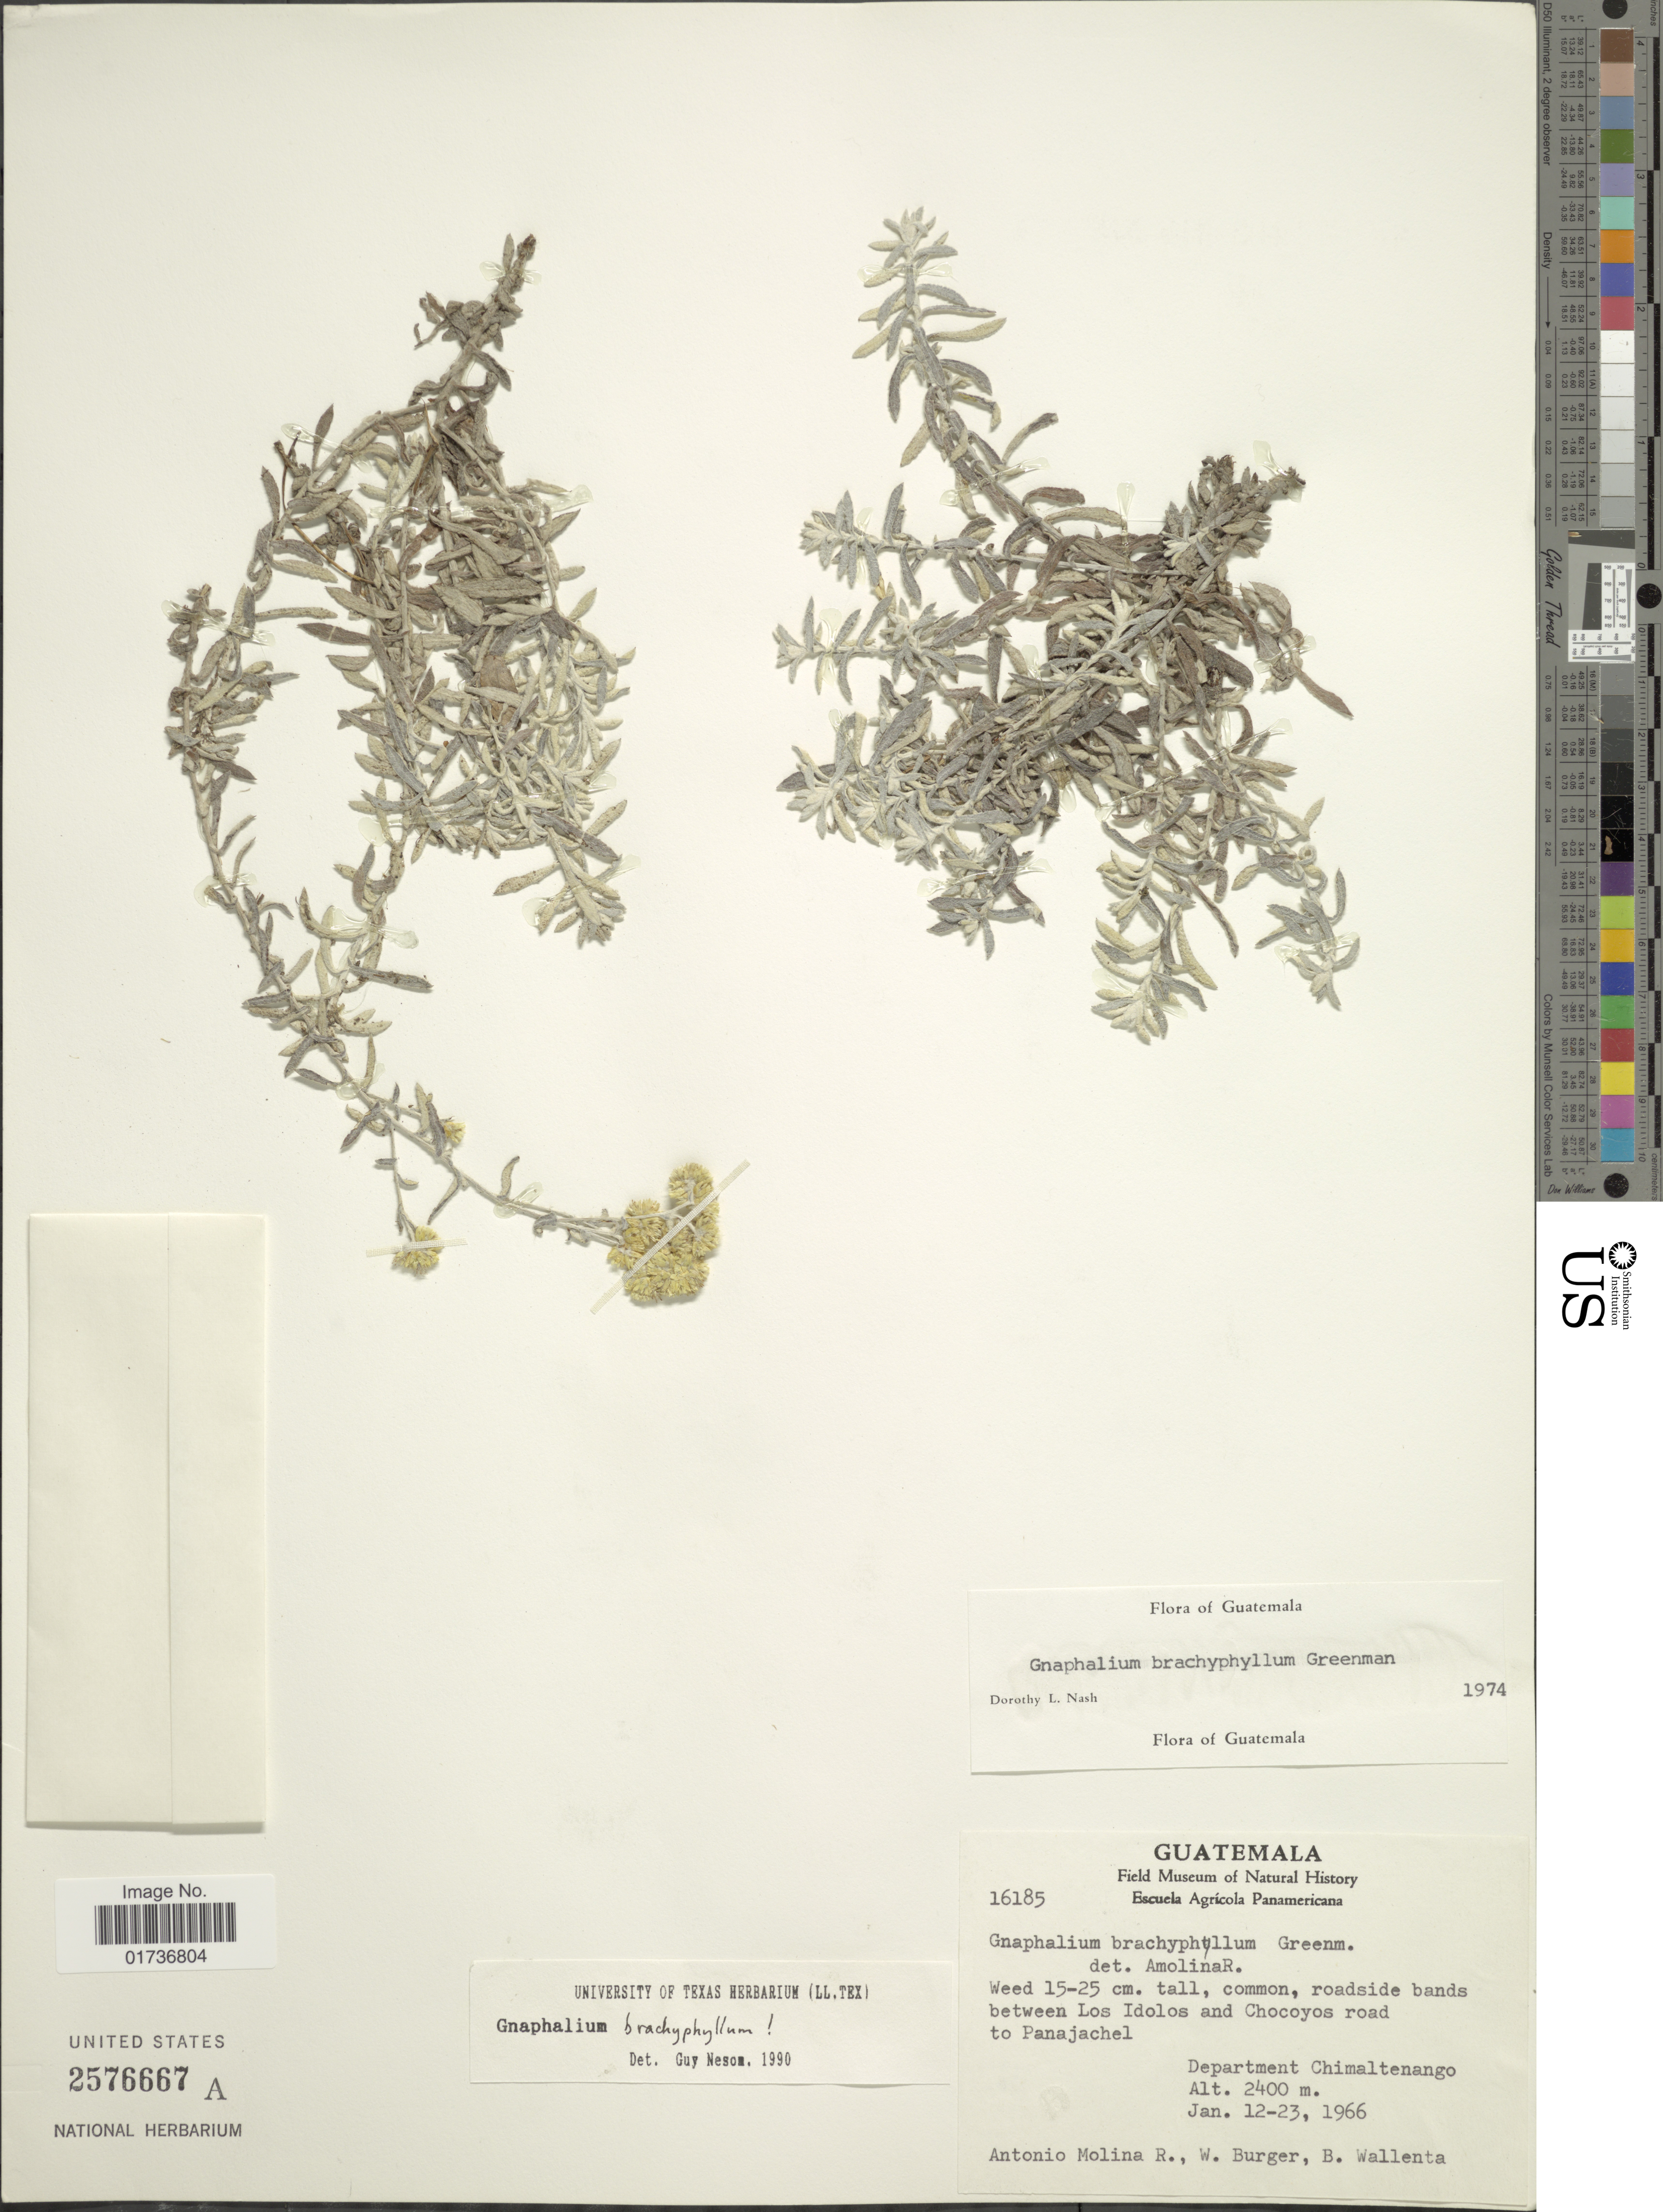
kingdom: Plantae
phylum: Tracheophyta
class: Magnoliopsida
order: Asterales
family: Asteraceae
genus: Gnaphalium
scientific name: Gnaphalium brachyphyllum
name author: Greenm.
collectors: A. Molina R., W. Burger & B. Wallenta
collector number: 16185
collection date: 1966-01-12/1966-01-23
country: Guatemala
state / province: Chimaltenango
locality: Roadisde bands between Los Idolos and Chocoyos road to Panajachel, Department Chimaltenango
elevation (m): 2400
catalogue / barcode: US 2576667A